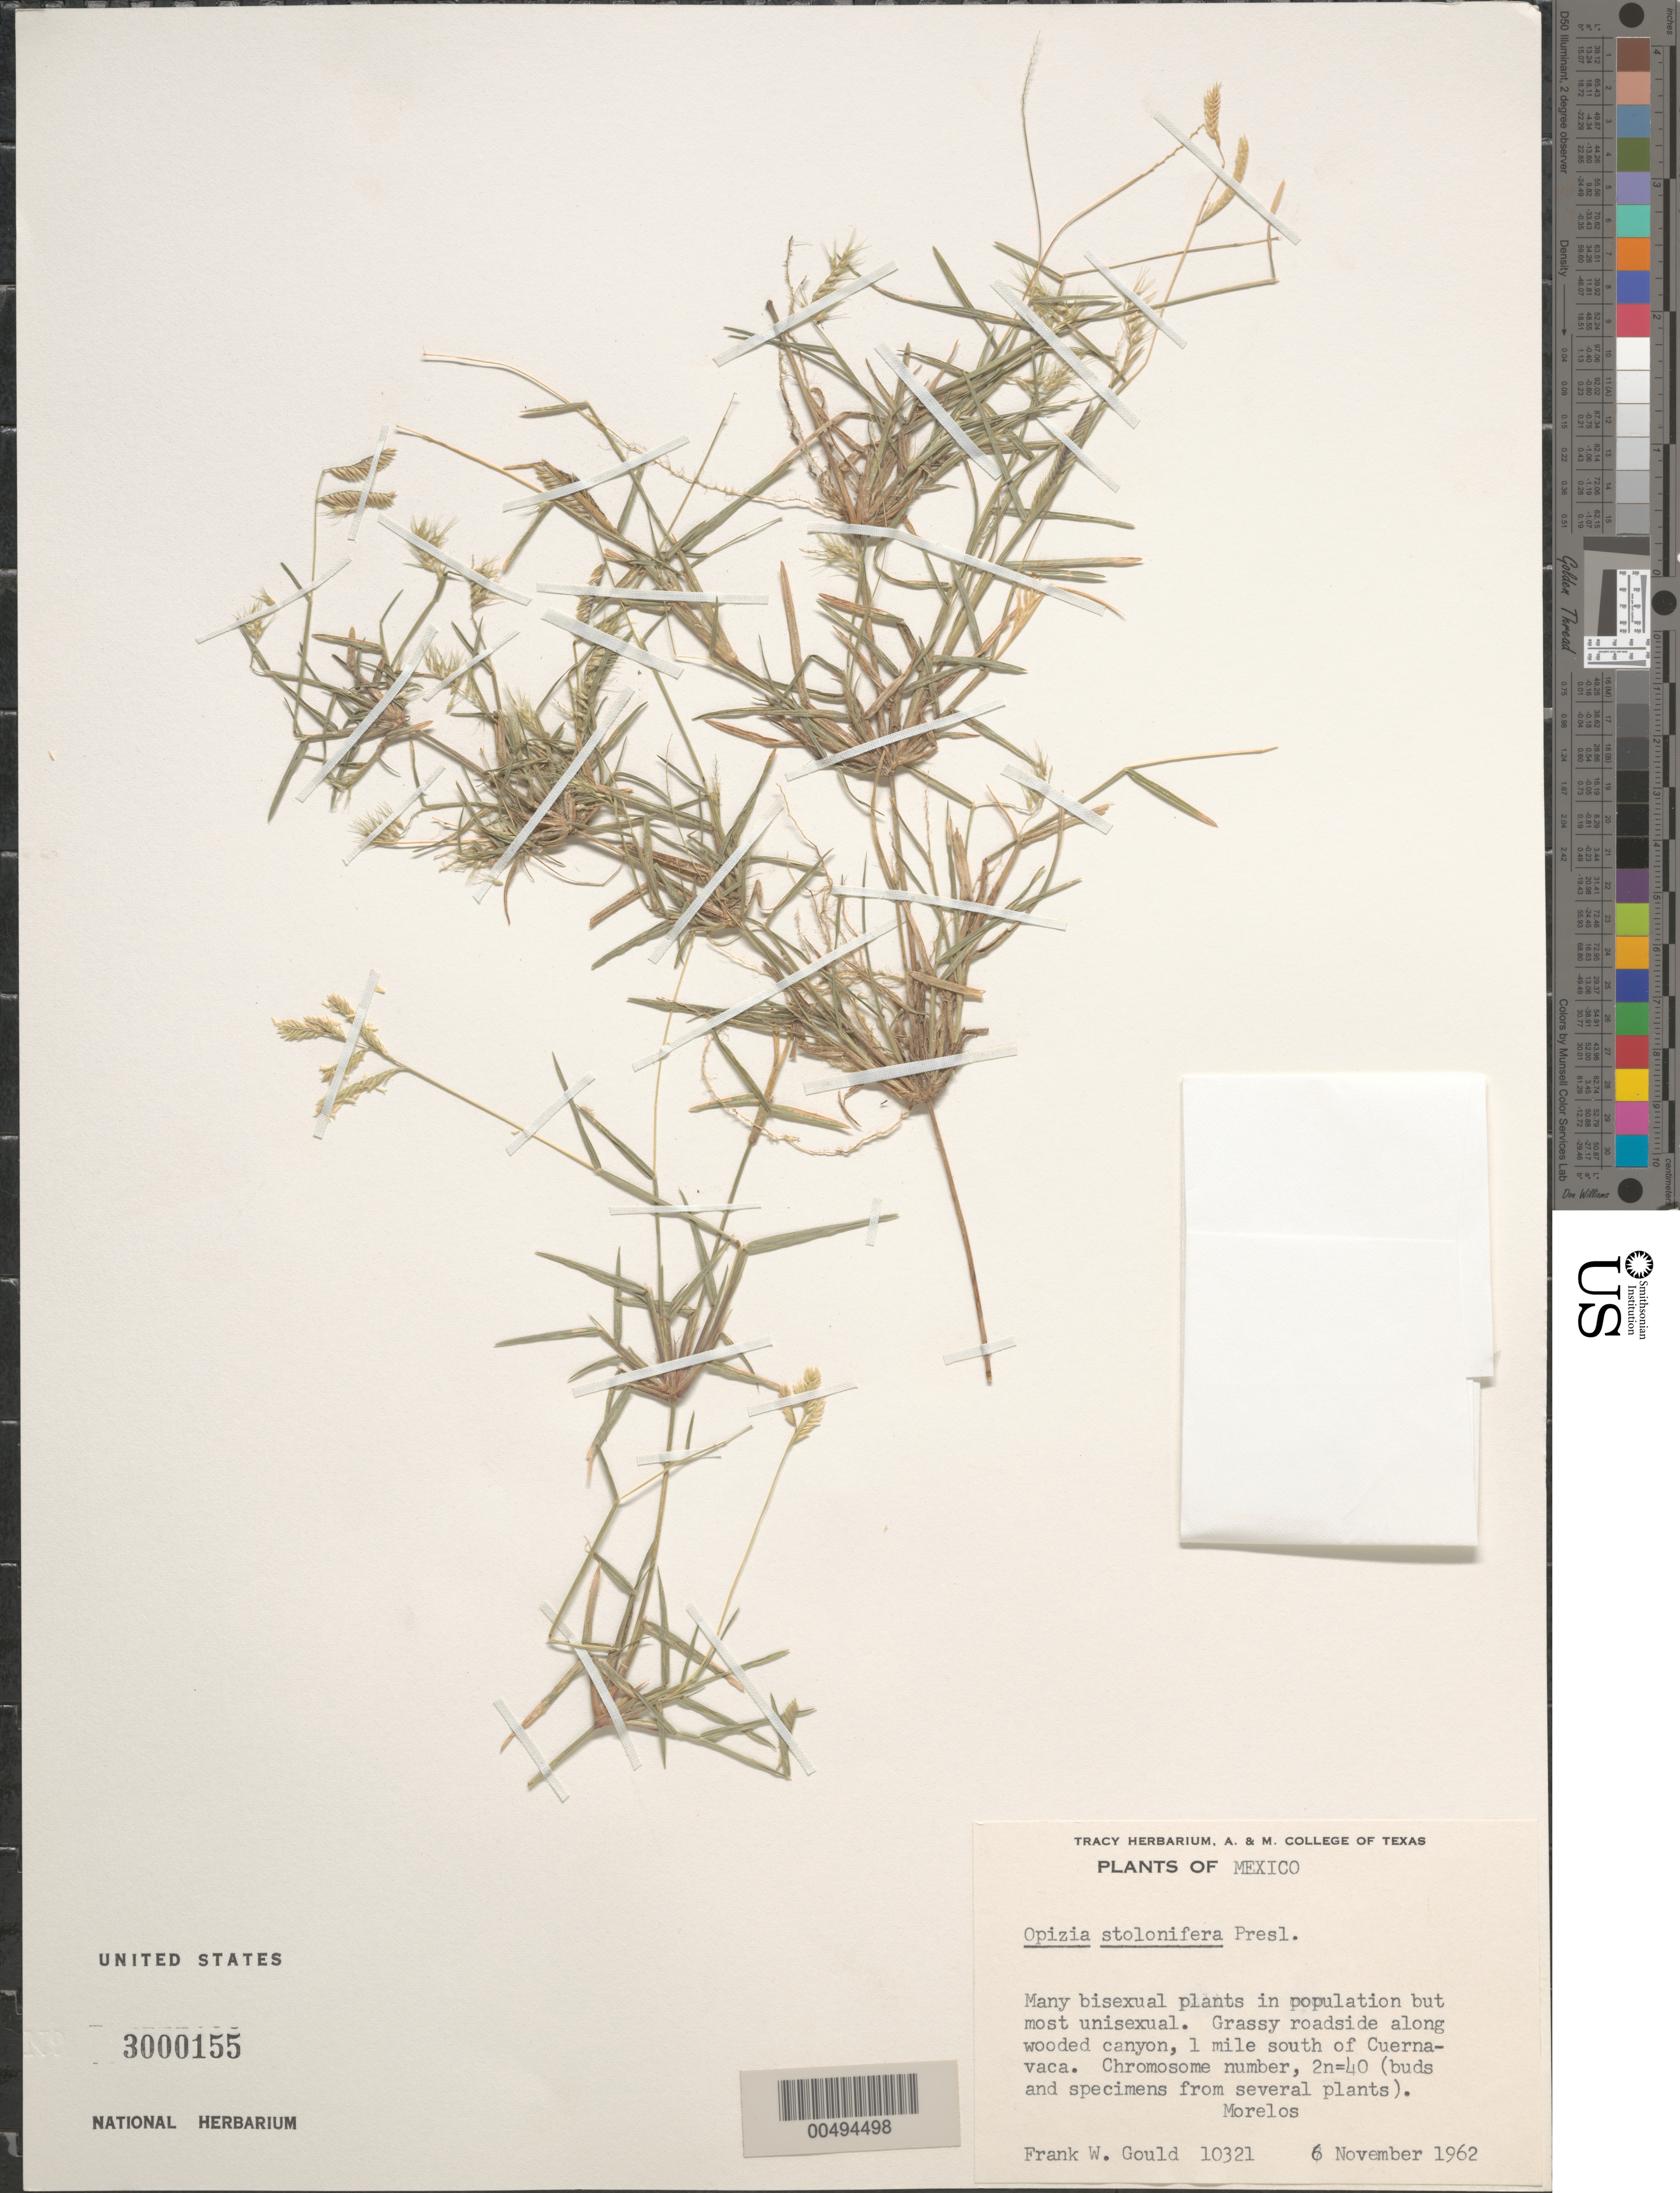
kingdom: Plantae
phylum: Tracheophyta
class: Liliopsida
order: Poales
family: Poaceae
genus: Opizia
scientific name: Opizia stolonifera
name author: J. Presl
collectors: F. W. Gould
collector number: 10321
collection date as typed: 6 Nov 1962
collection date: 1962-11-06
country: Mexico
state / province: Morelos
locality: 1 mi S of Cuernavaca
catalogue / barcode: US 3000155